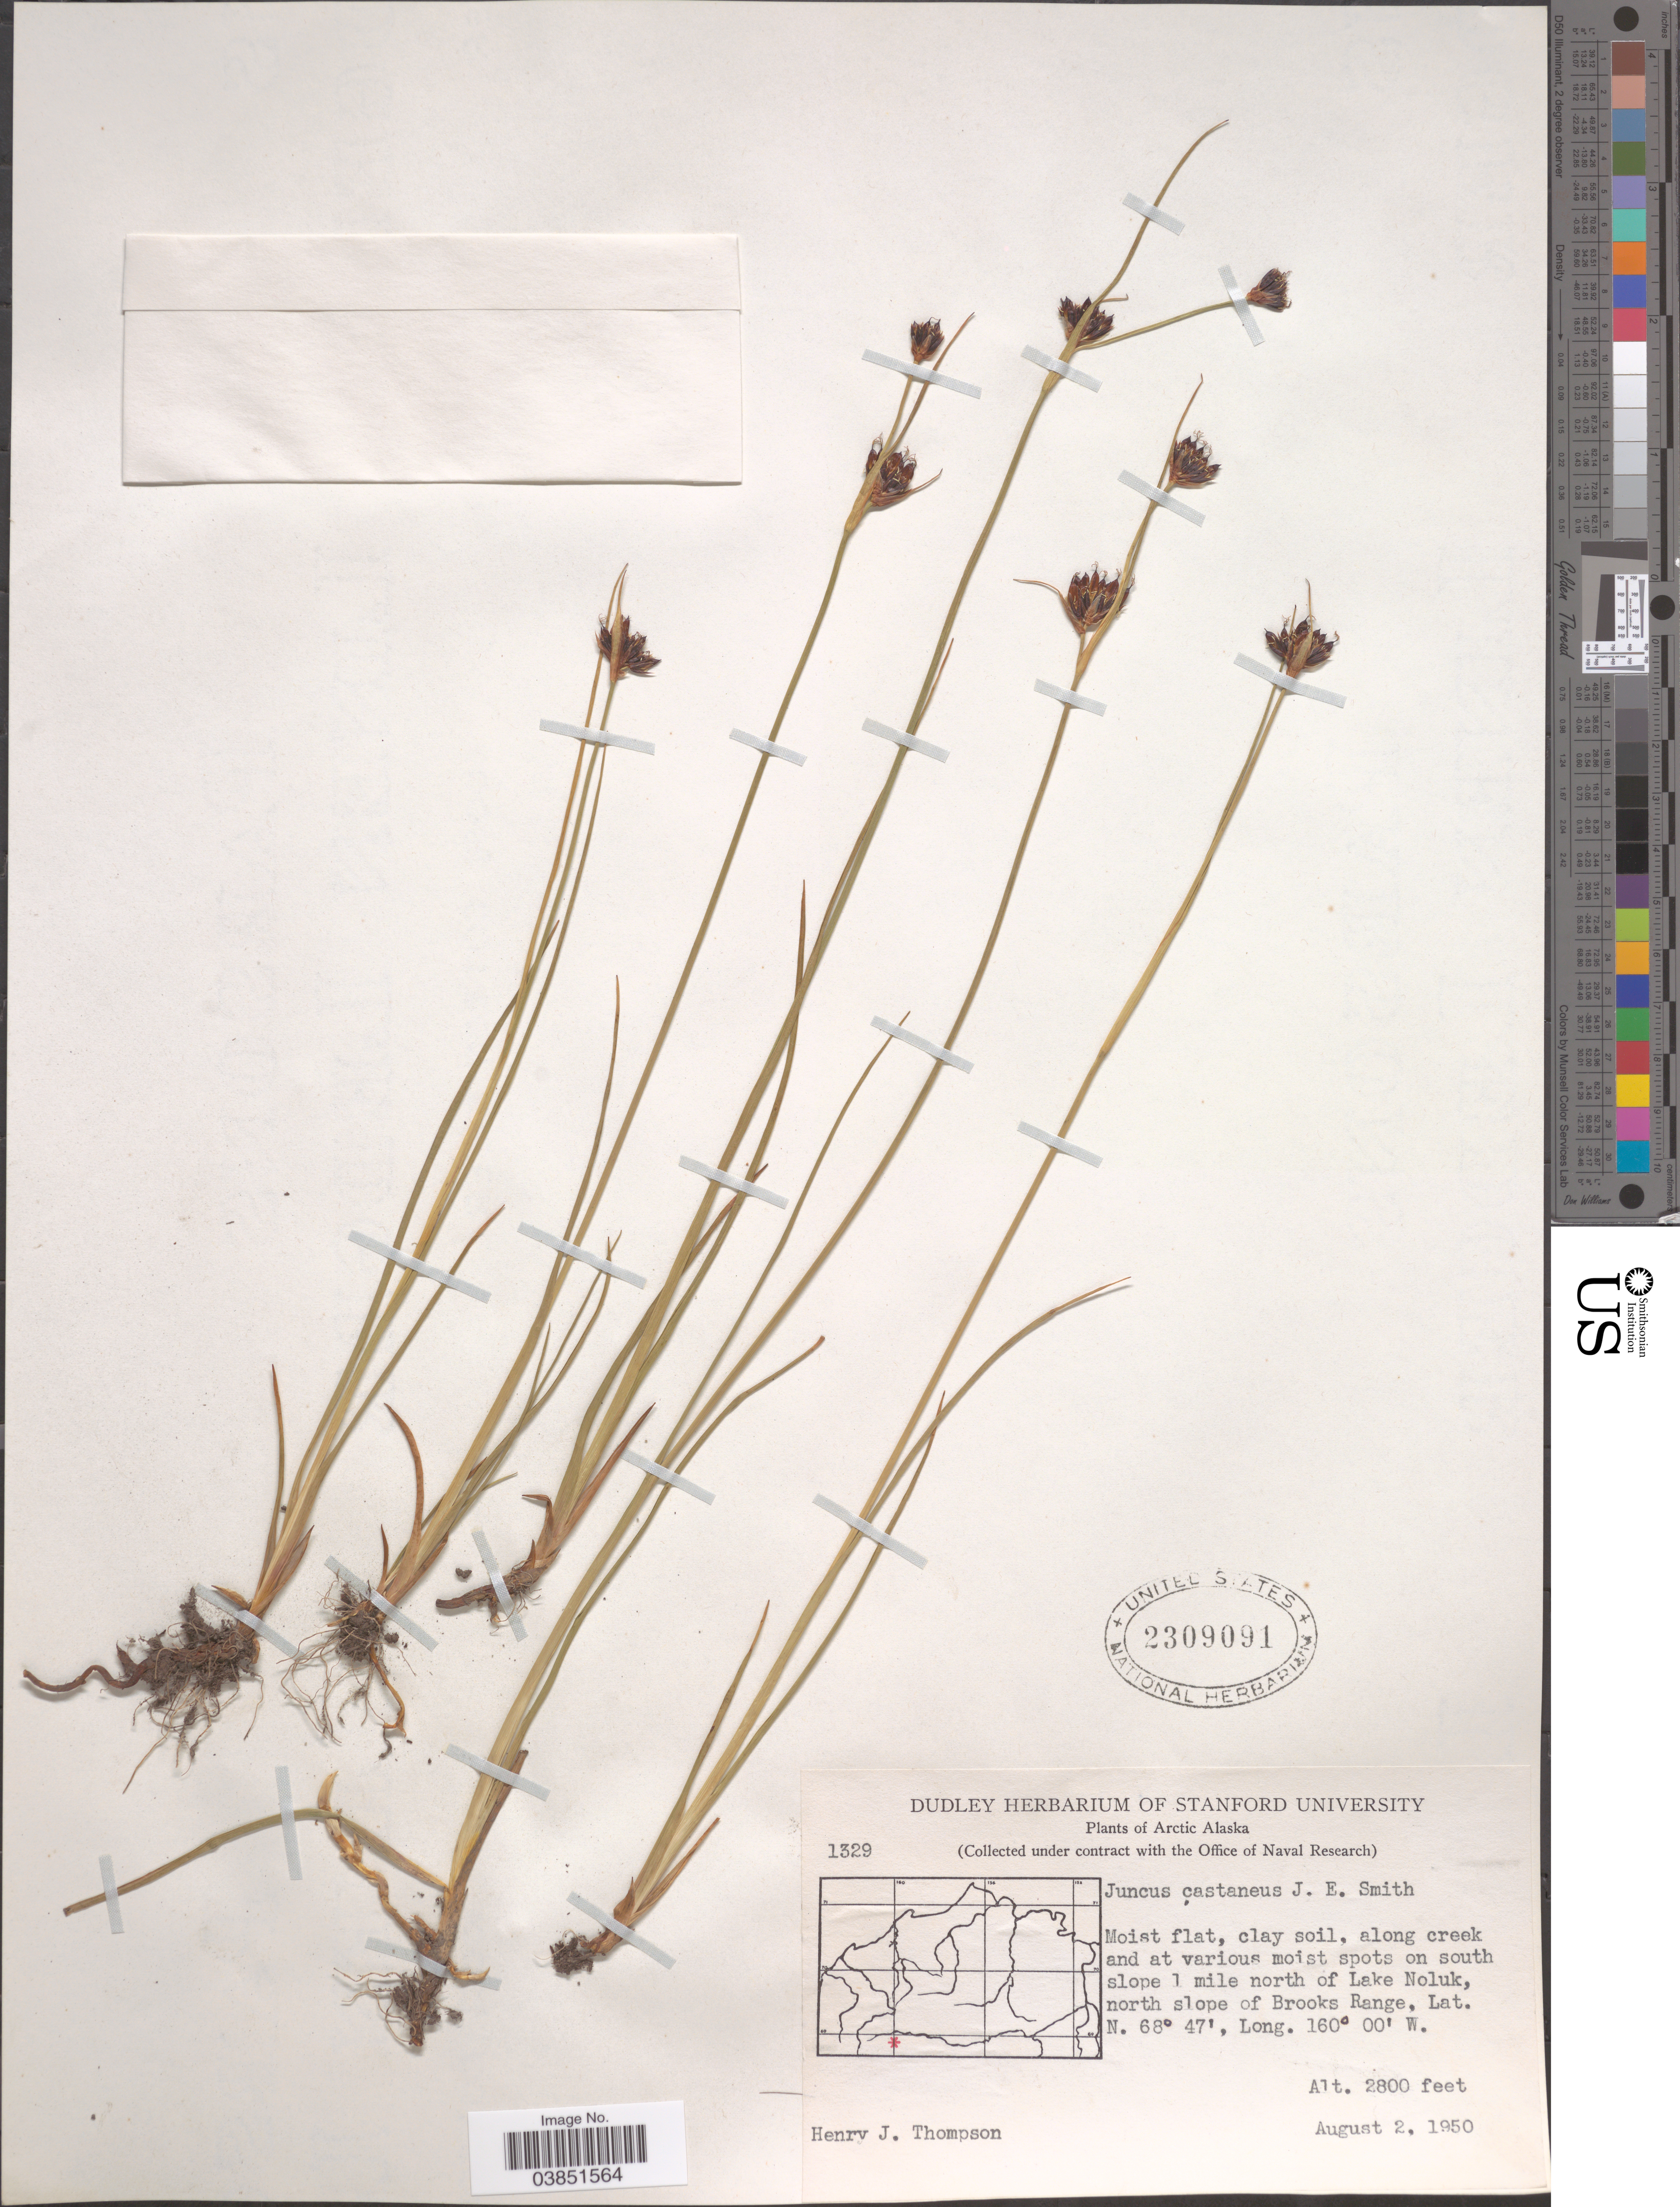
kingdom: Plantae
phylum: Tracheophyta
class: Liliopsida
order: Poales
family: Juncaceae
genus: Juncus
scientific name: Juncus castaneus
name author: Sm.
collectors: H. J. Thompson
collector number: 1329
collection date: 1950-08-02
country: United States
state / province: Alaska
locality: Arctic Alaska. On south slope 1 mile north of Lake Noluk, north slope of Brooks Range.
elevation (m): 853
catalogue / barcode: US 2309091